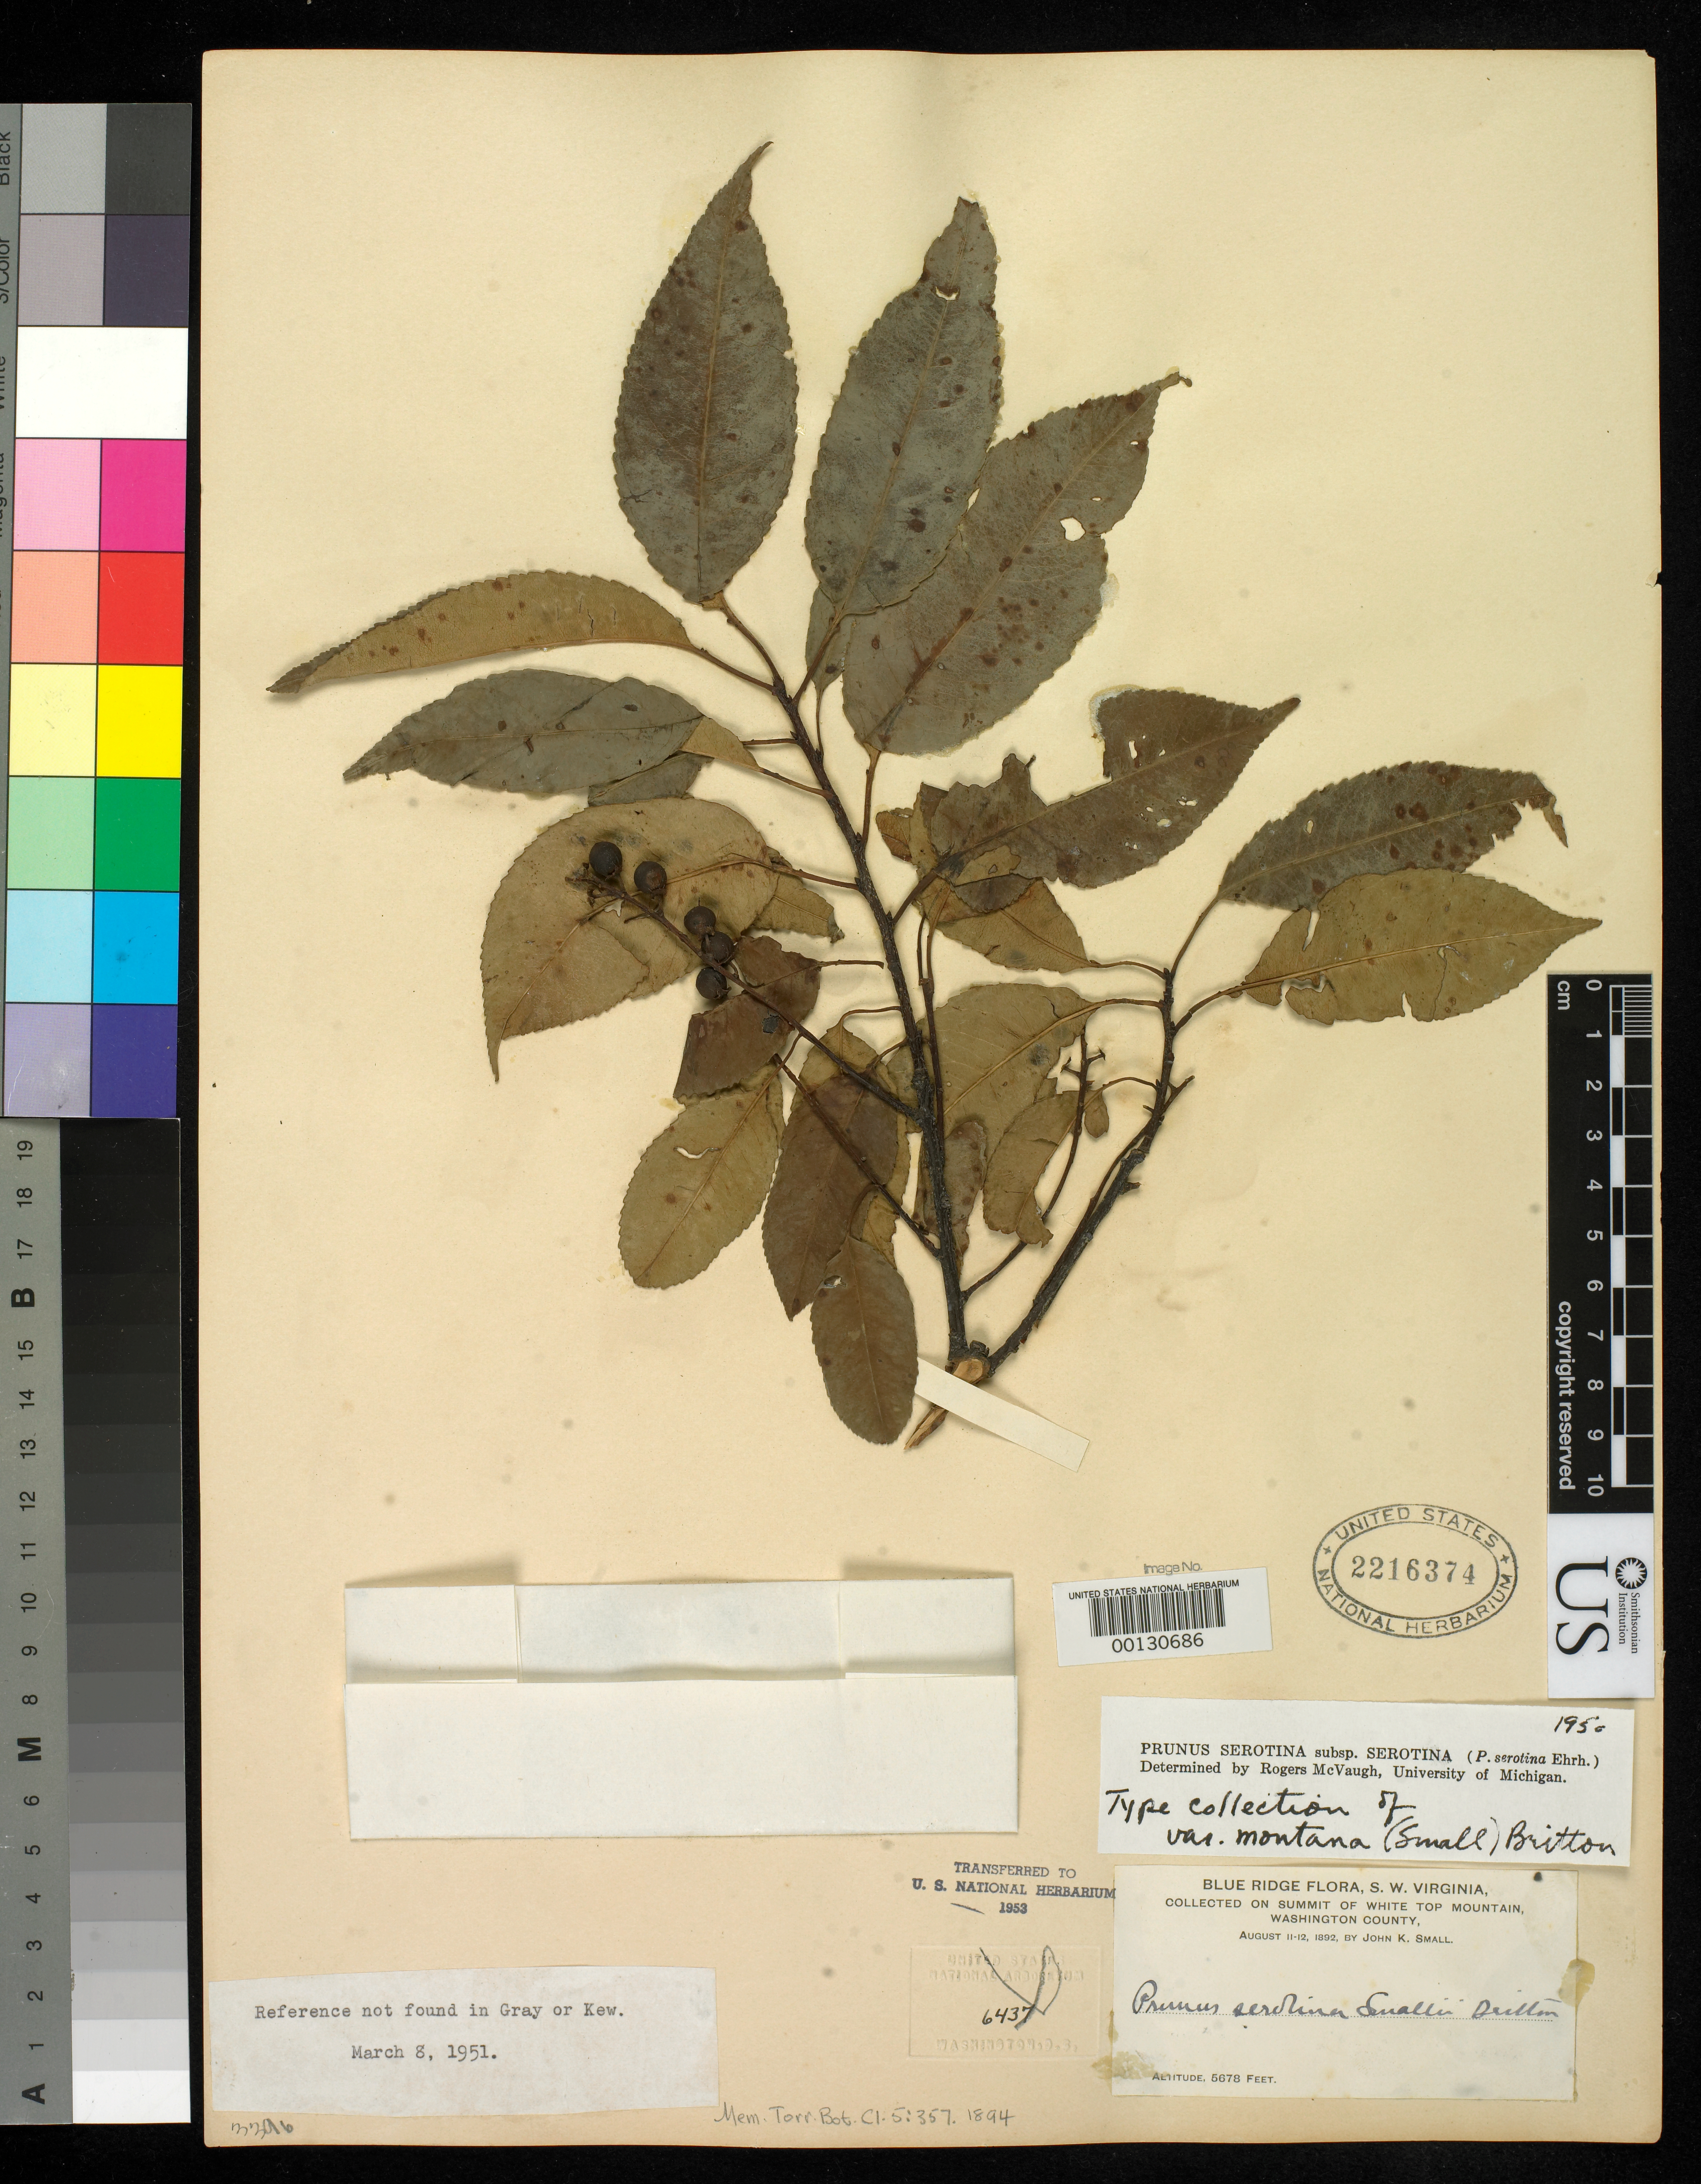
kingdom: Plantae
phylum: Tracheophyta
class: Magnoliopsida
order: Rosales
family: Rosaceae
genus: Cerasus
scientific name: Cerasus serotina var. montana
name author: Small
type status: Type Collection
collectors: J. K. Small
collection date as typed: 11 Aug 1892 to 12 Aug 1892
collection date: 1892-08-11/1892-08-12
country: United States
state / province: Virginia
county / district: Washington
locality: Near summit of White Top mountain.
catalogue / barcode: US 2216374